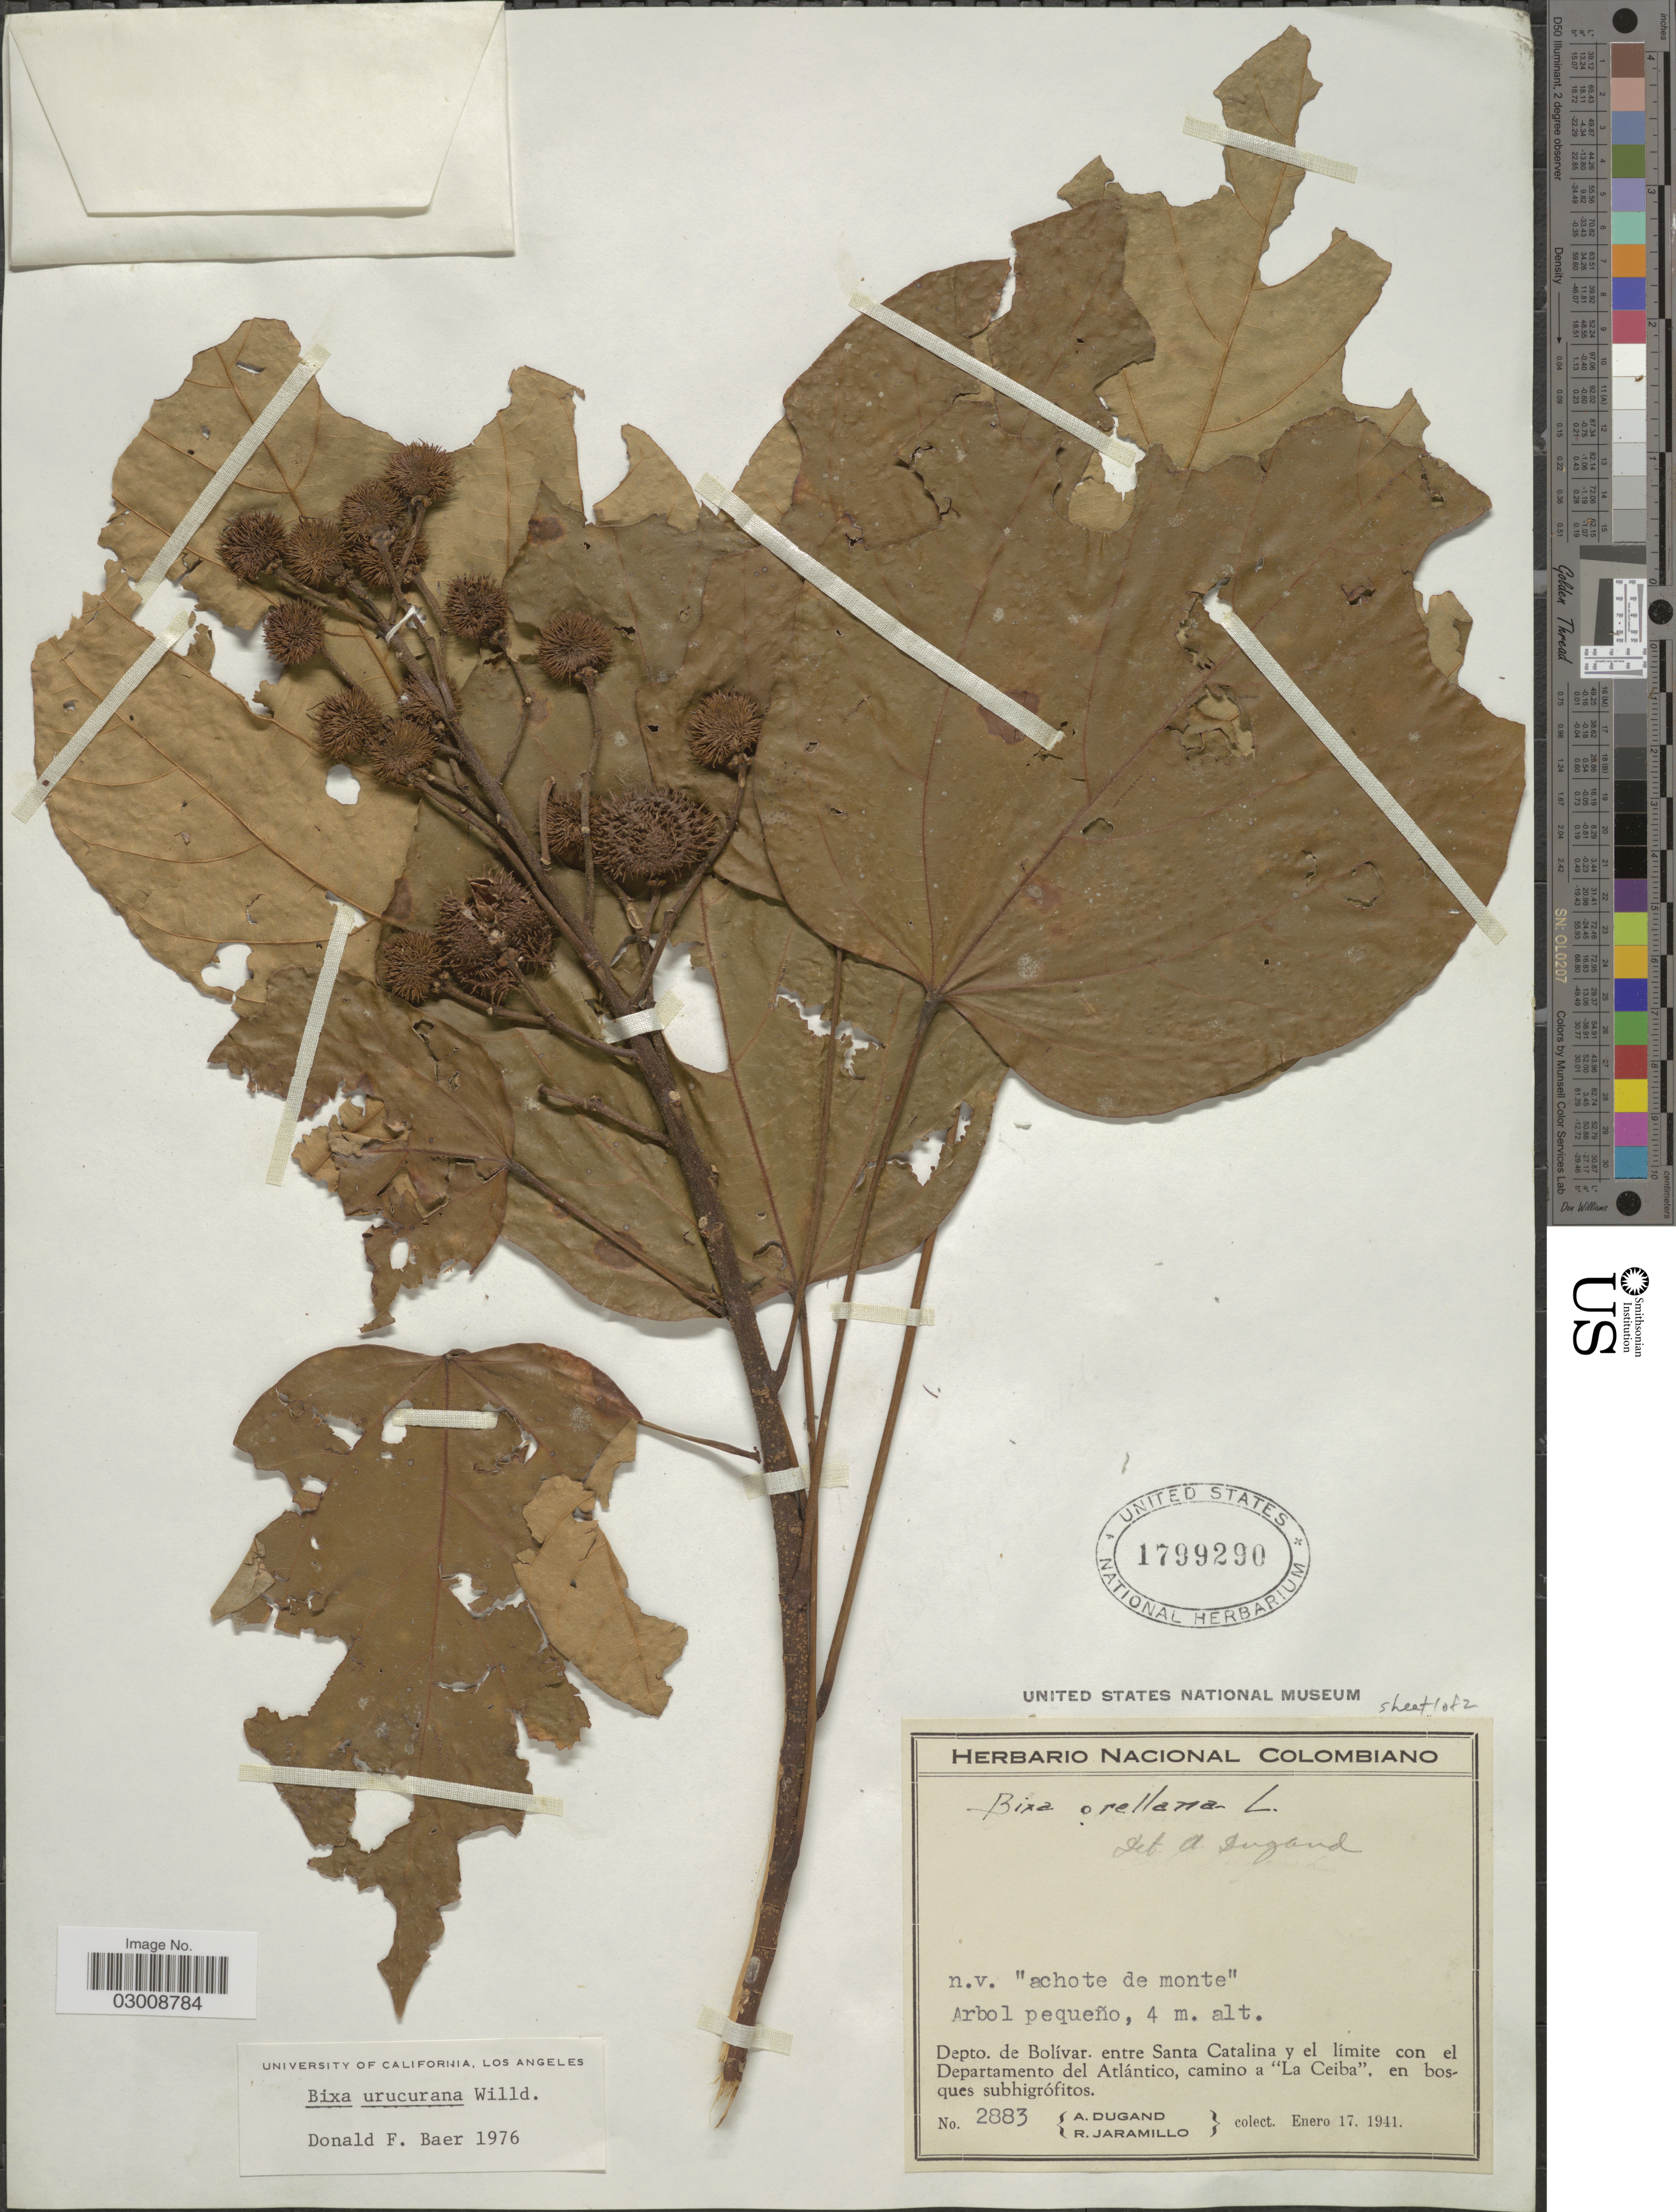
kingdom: Plantae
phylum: Tracheophyta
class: Magnoliopsida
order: Malvales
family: Bixaceae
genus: Bixa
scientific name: Bixa urucurana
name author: Willd.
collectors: A. Dugand & R. Jaramillo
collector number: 2883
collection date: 1941-01-17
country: Colombia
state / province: Bolívar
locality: Depto. de Bolívar. Entre Santa Catalina y el límite con el Departamento del Atlántico, camino a "La Ceiba", en bosques subhigrófitos.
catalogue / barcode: US 1799290